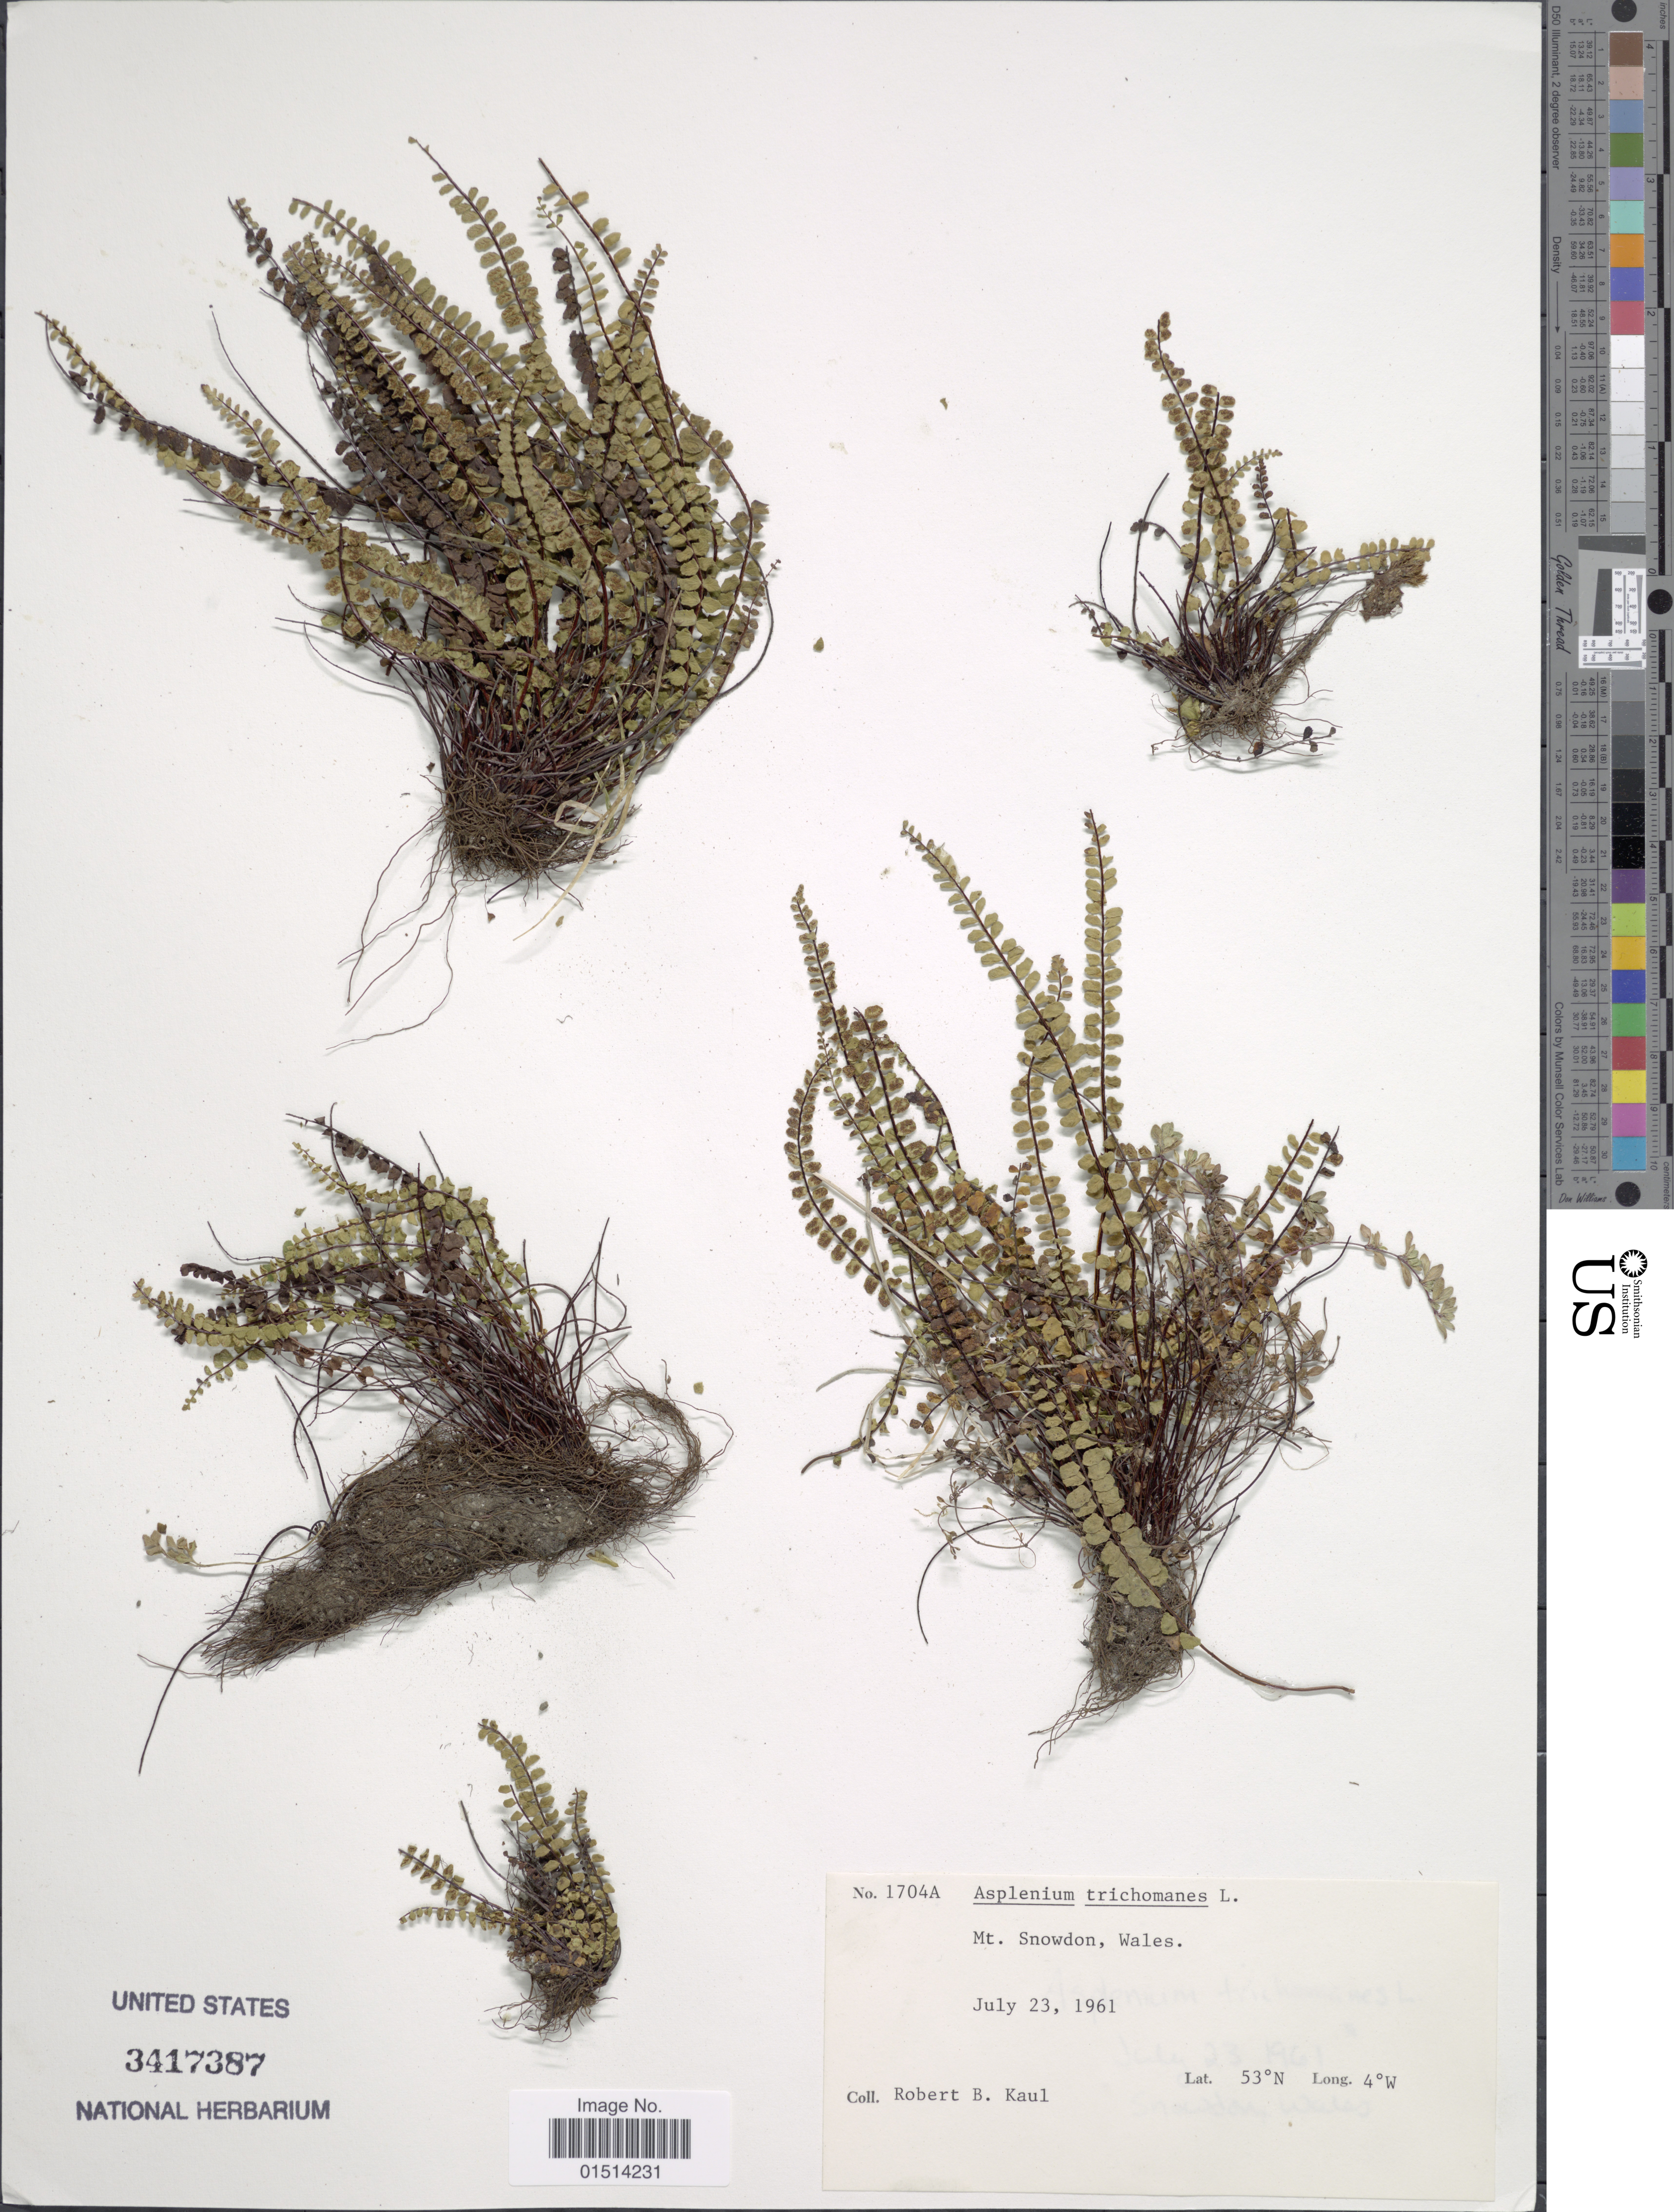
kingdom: Plantae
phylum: Tracheophyta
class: Polypodiopsida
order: Polypodiales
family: Aspleniaceae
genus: Asplenium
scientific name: Asplenium trichomanes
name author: L.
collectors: R. Kaul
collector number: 1704A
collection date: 1961-07-23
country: United Kingdom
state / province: Wales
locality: Mt. Snowdon, Wales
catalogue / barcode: US 3417387